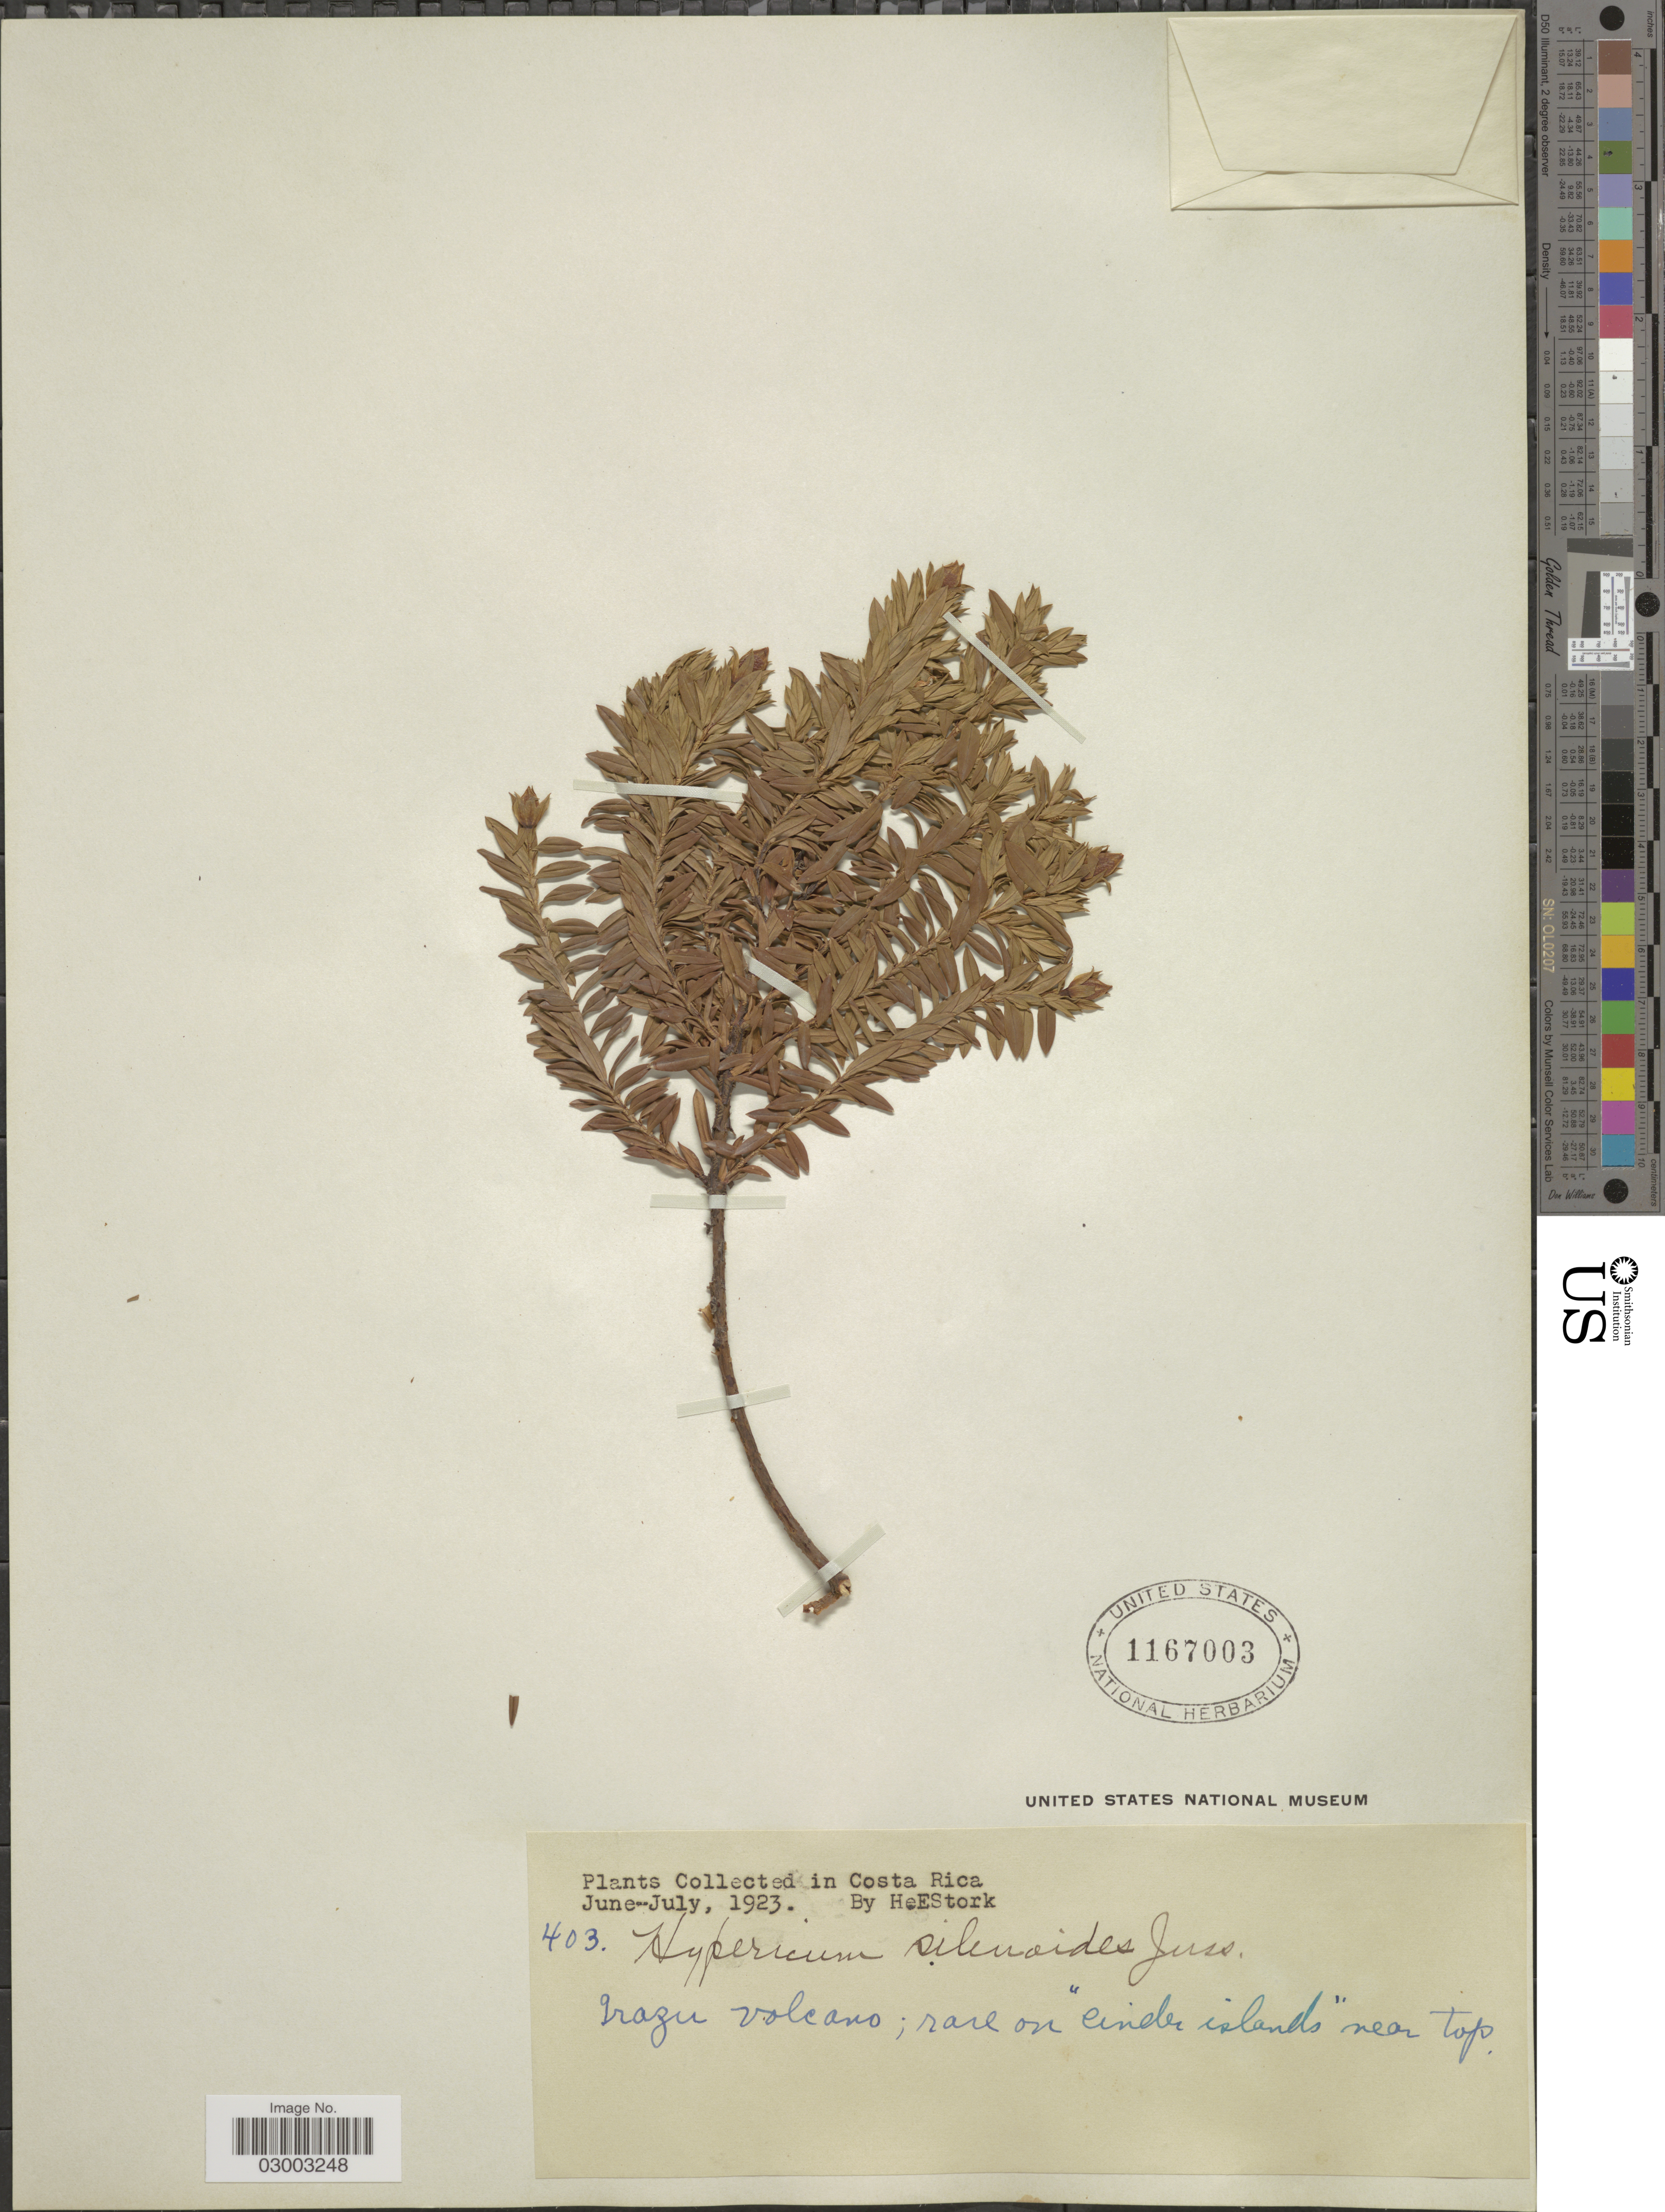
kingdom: Plantae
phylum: Tracheophyta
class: Magnoliopsida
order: Malpighiales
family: Hypericaceae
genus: Hypericum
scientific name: Hypericum irazuense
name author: Kuntze ex N. Robson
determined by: Strong, Mark T., (BOT), Smithsonian Institution - National Museum of Natural History (UNITED STATES)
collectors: H. E. Stork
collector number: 403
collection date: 1923-06/1923-07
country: Costa Rica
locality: Irazú Volcano; rare on "cinder islands" near top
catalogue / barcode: US 1167003